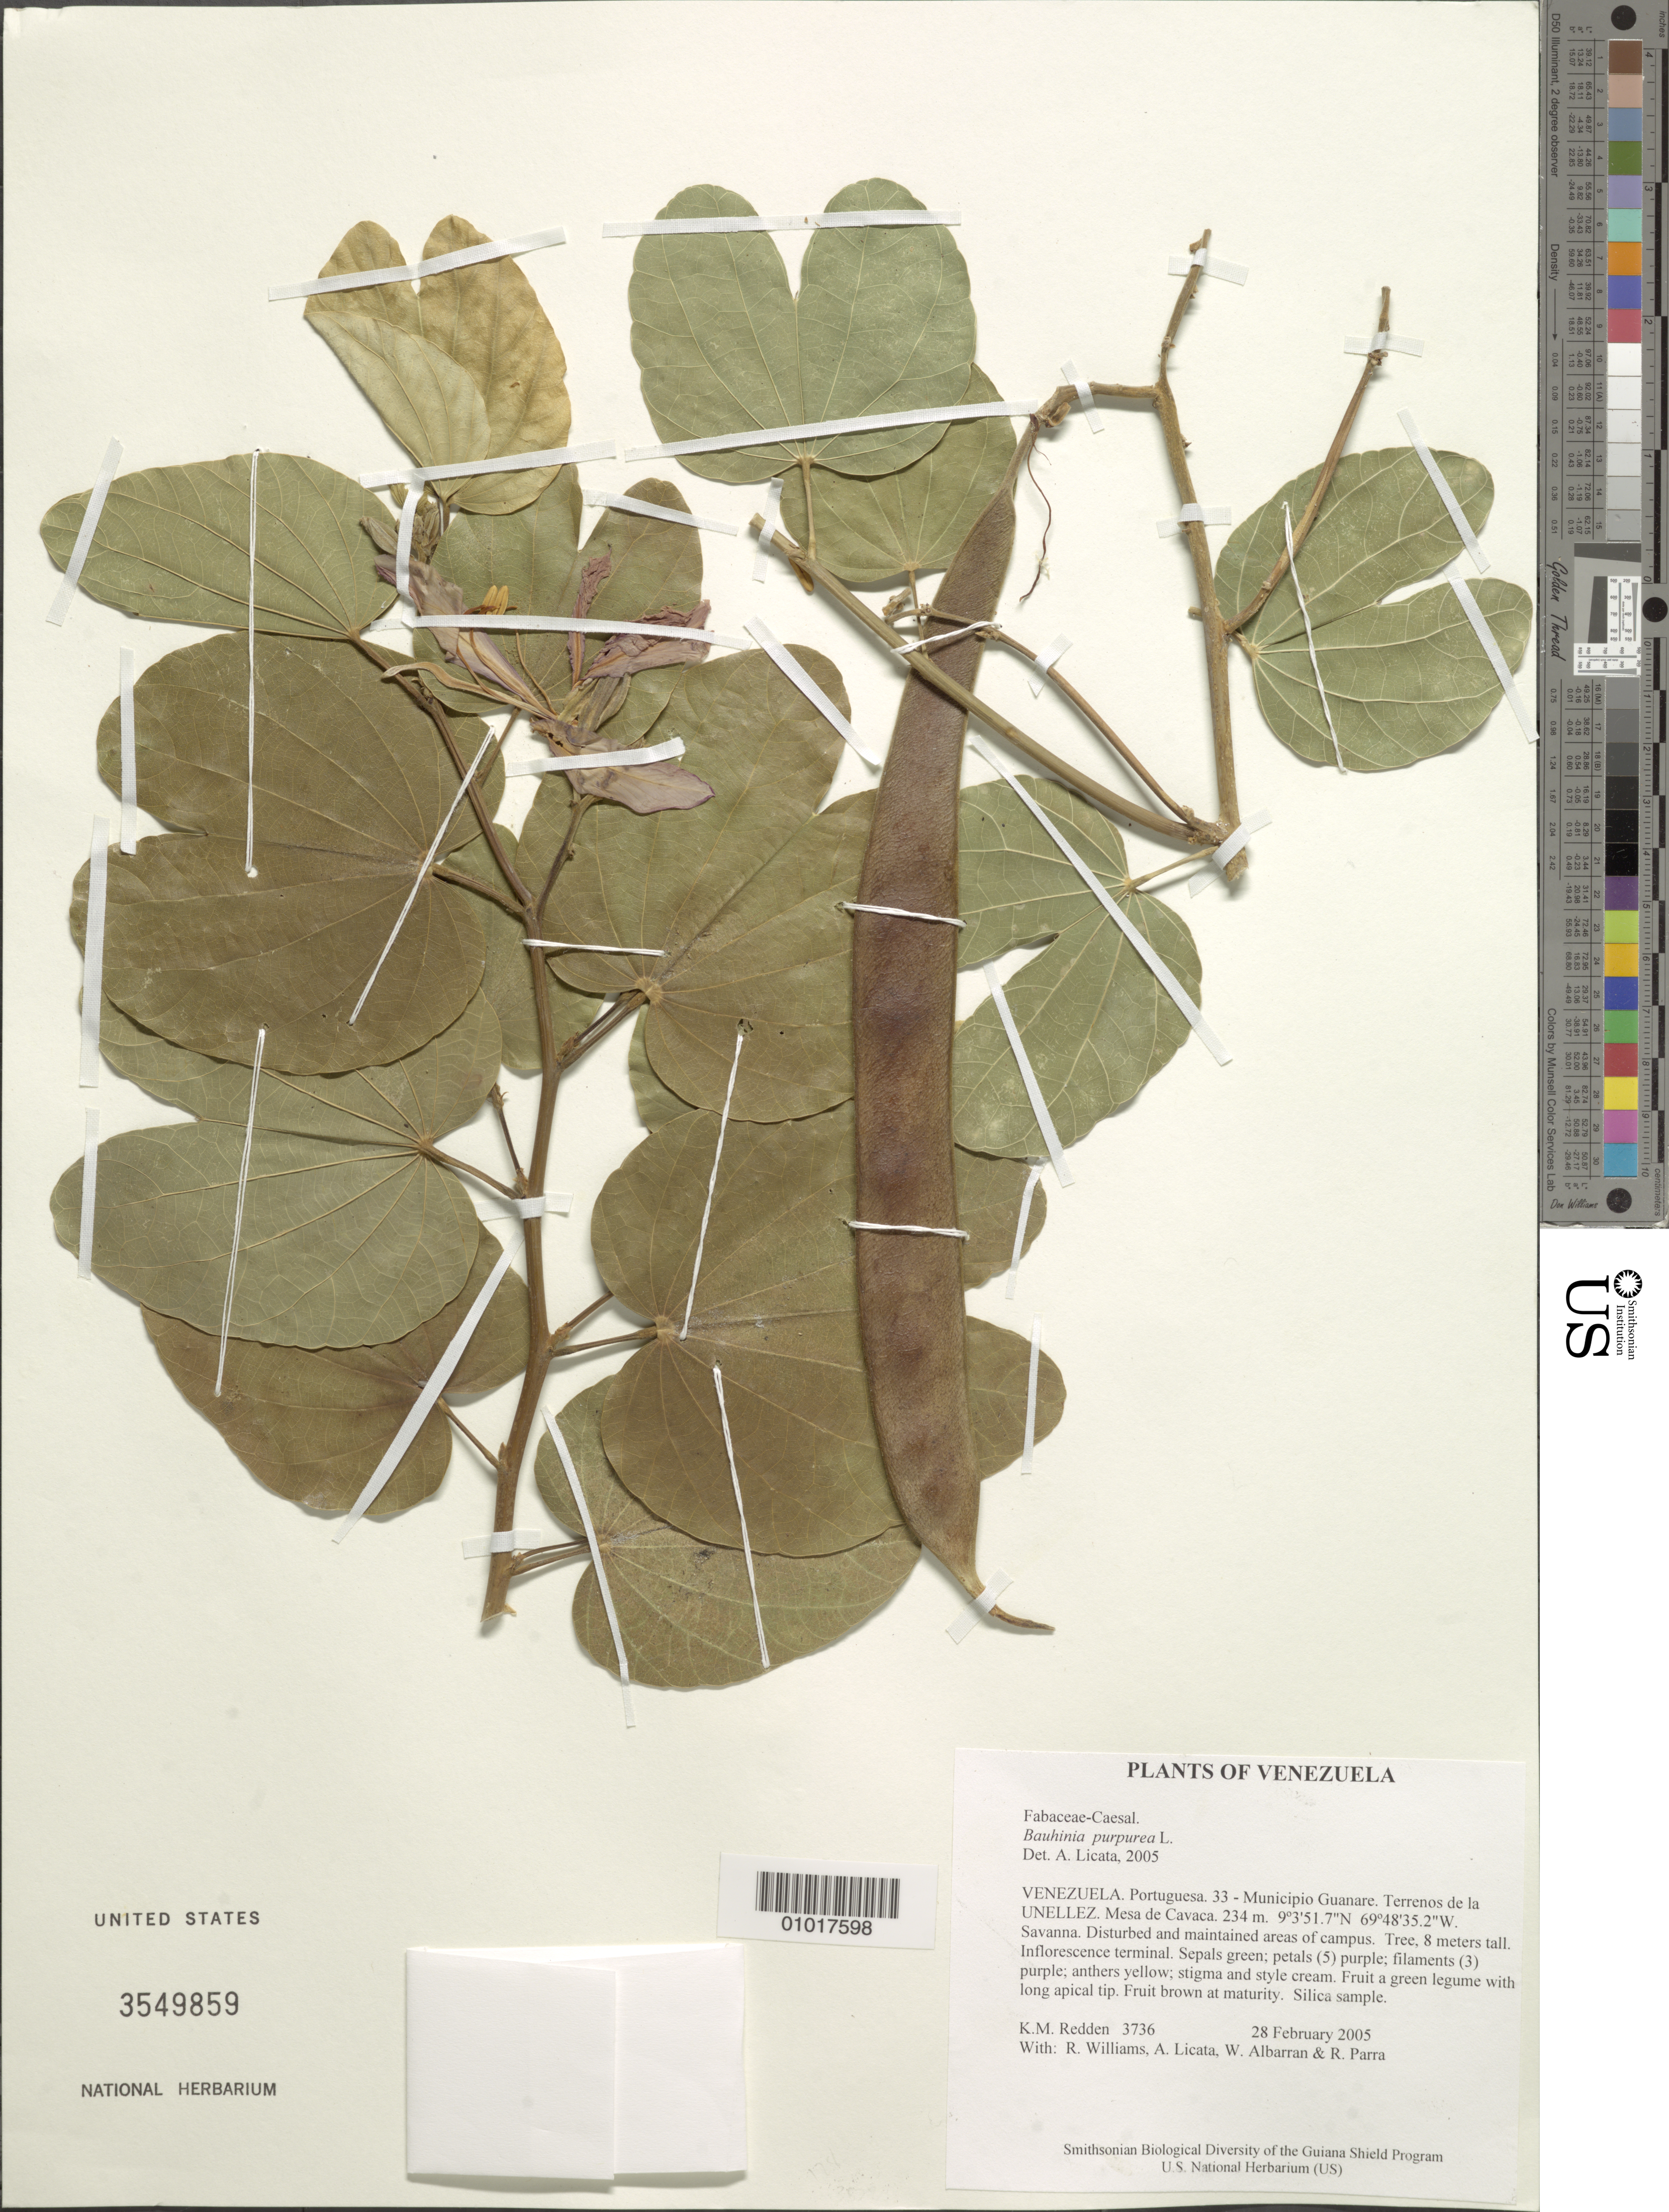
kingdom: Plantae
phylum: Tracheophyta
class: Magnoliopsida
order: Fabales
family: Fabaceae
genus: Bauhinia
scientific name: Bauhinia purpurea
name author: L.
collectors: K. M. Redden, R. Williams, A. Licata, W. Albarrán & R. Parra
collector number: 3736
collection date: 2005-02-28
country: Venezuela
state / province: Portuguesa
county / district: Guanare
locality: Terrenos de la UNELLEZ, Mesa de Cavaca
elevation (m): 234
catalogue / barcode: US 3549859